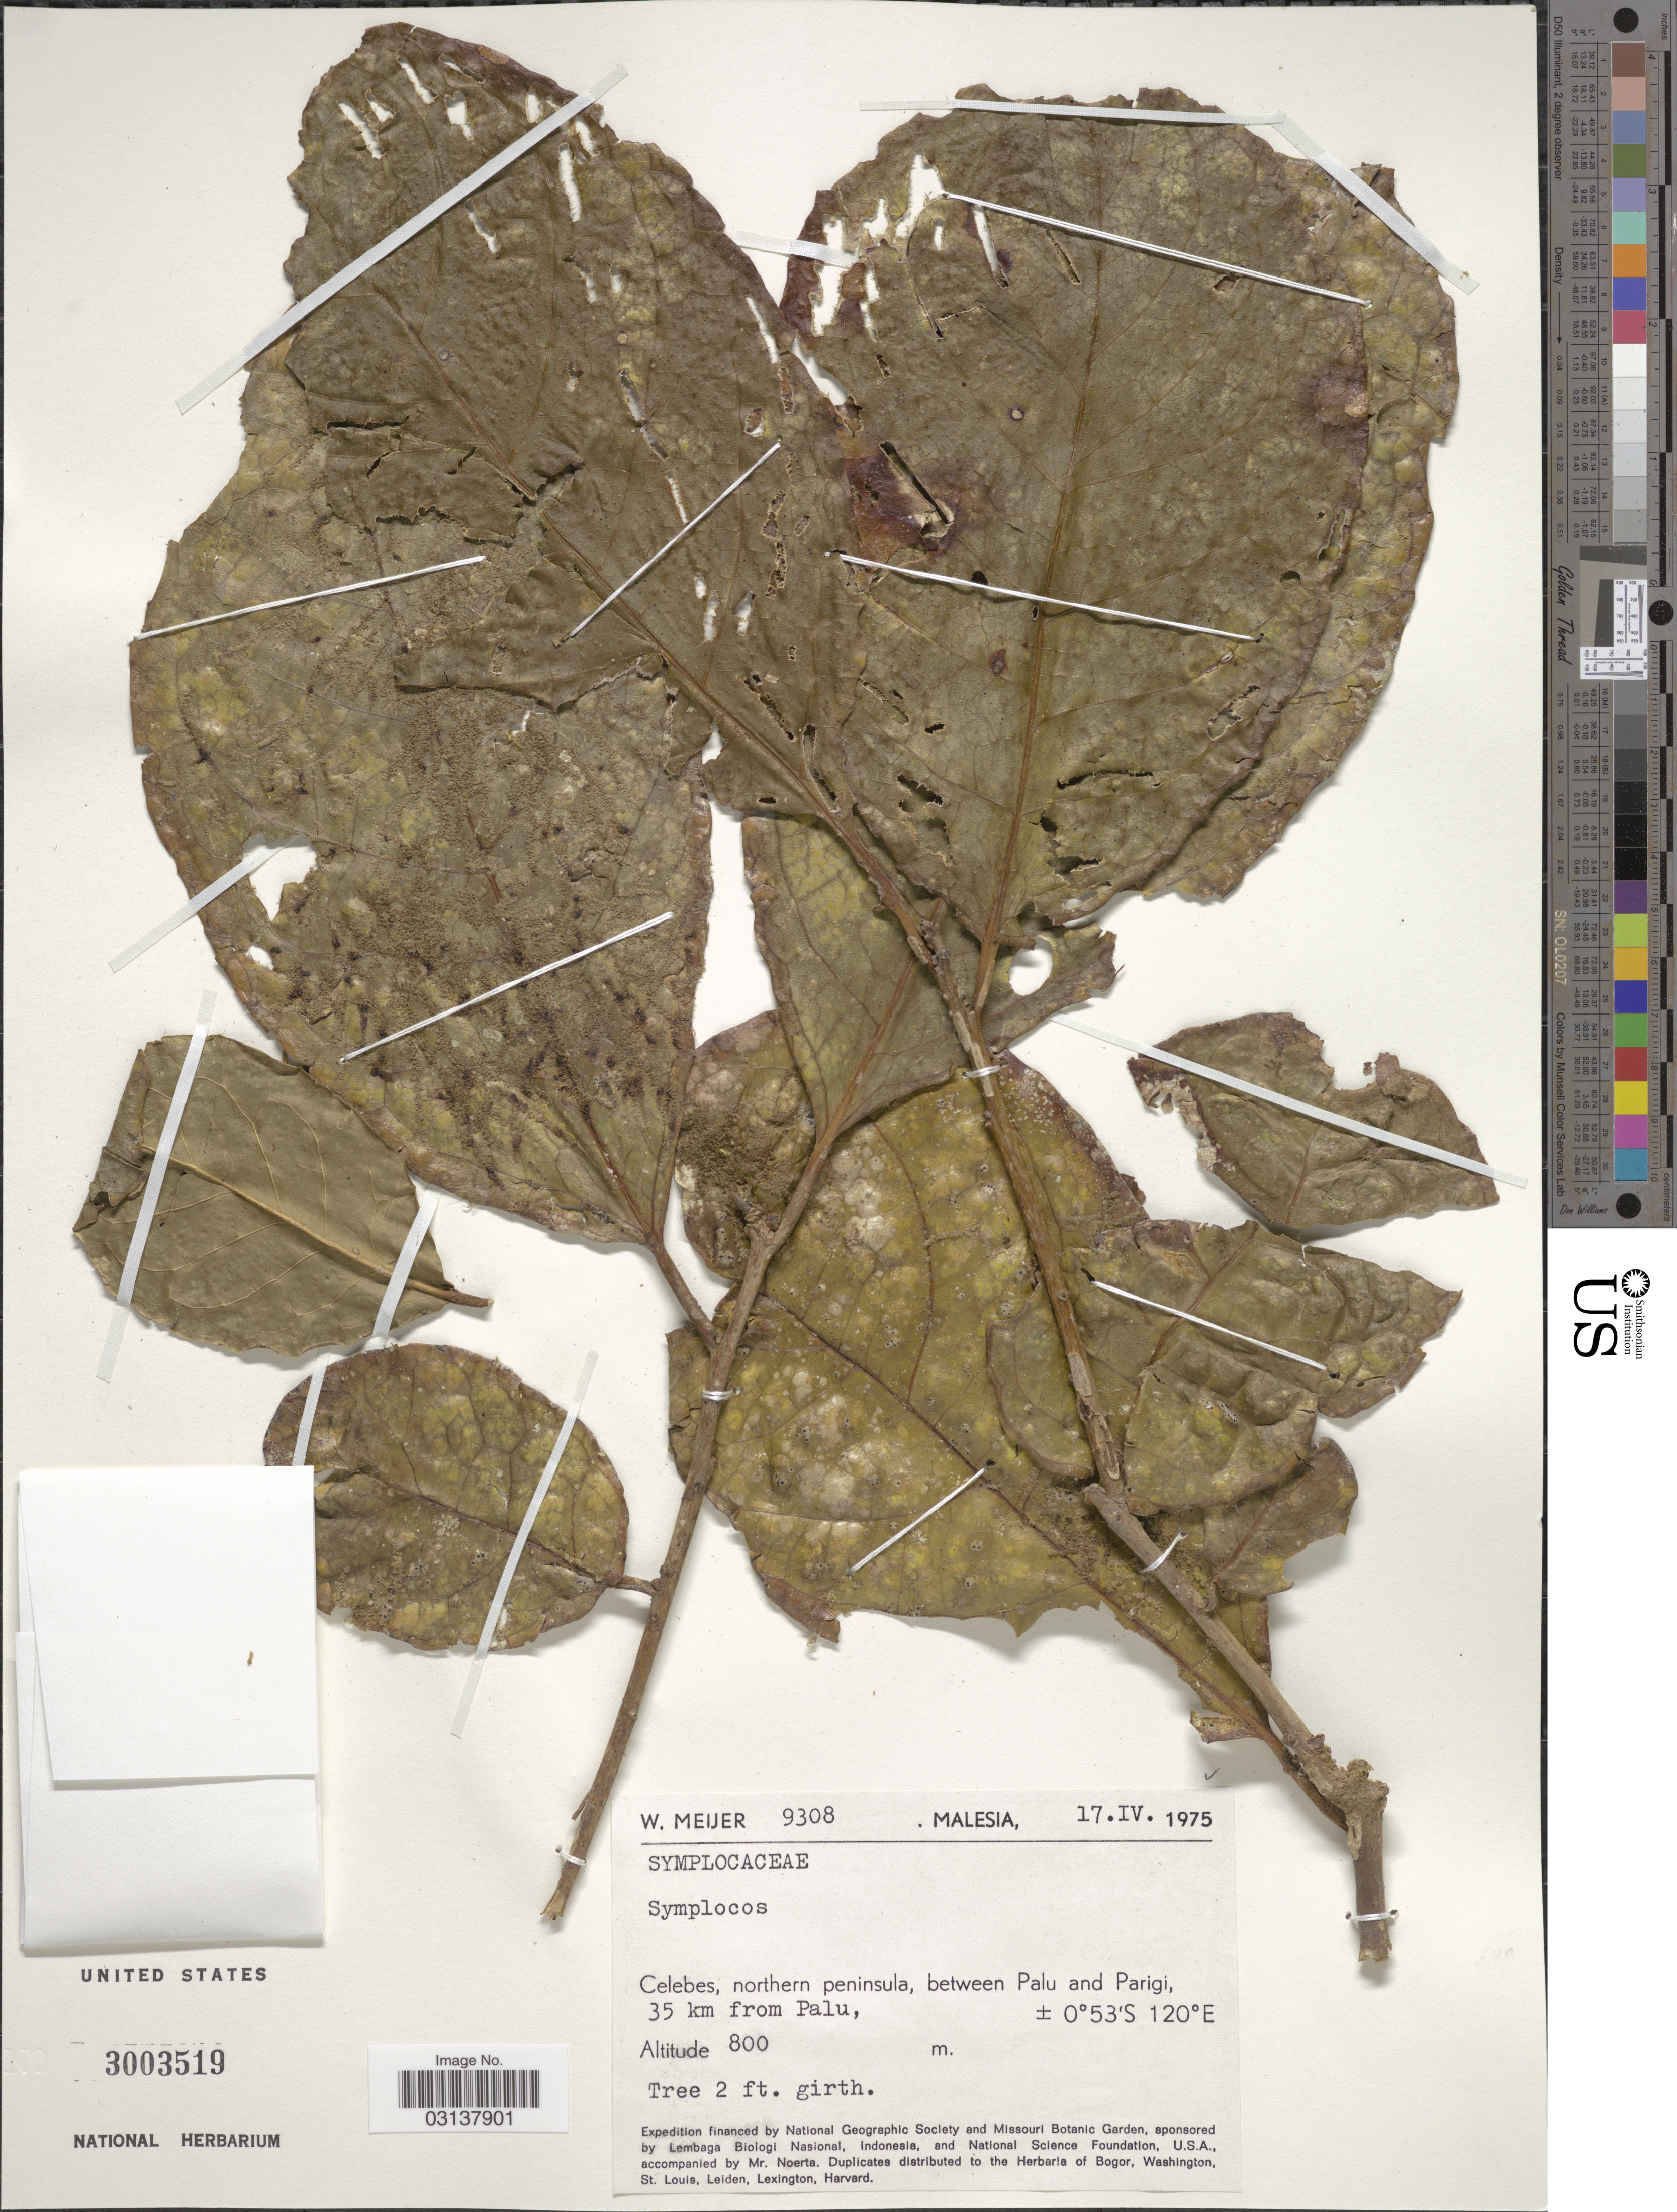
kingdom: Plantae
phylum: Tracheophyta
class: Magnoliopsida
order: Ericales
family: Symplocaceae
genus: Symplocos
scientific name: Symplocos sp.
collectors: W. Meijer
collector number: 9308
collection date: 1975-04-17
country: Malaysia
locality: Celebes, northern peninsula, between Palu and Parigi, 35 km from Palu.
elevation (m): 800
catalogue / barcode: US 3003519